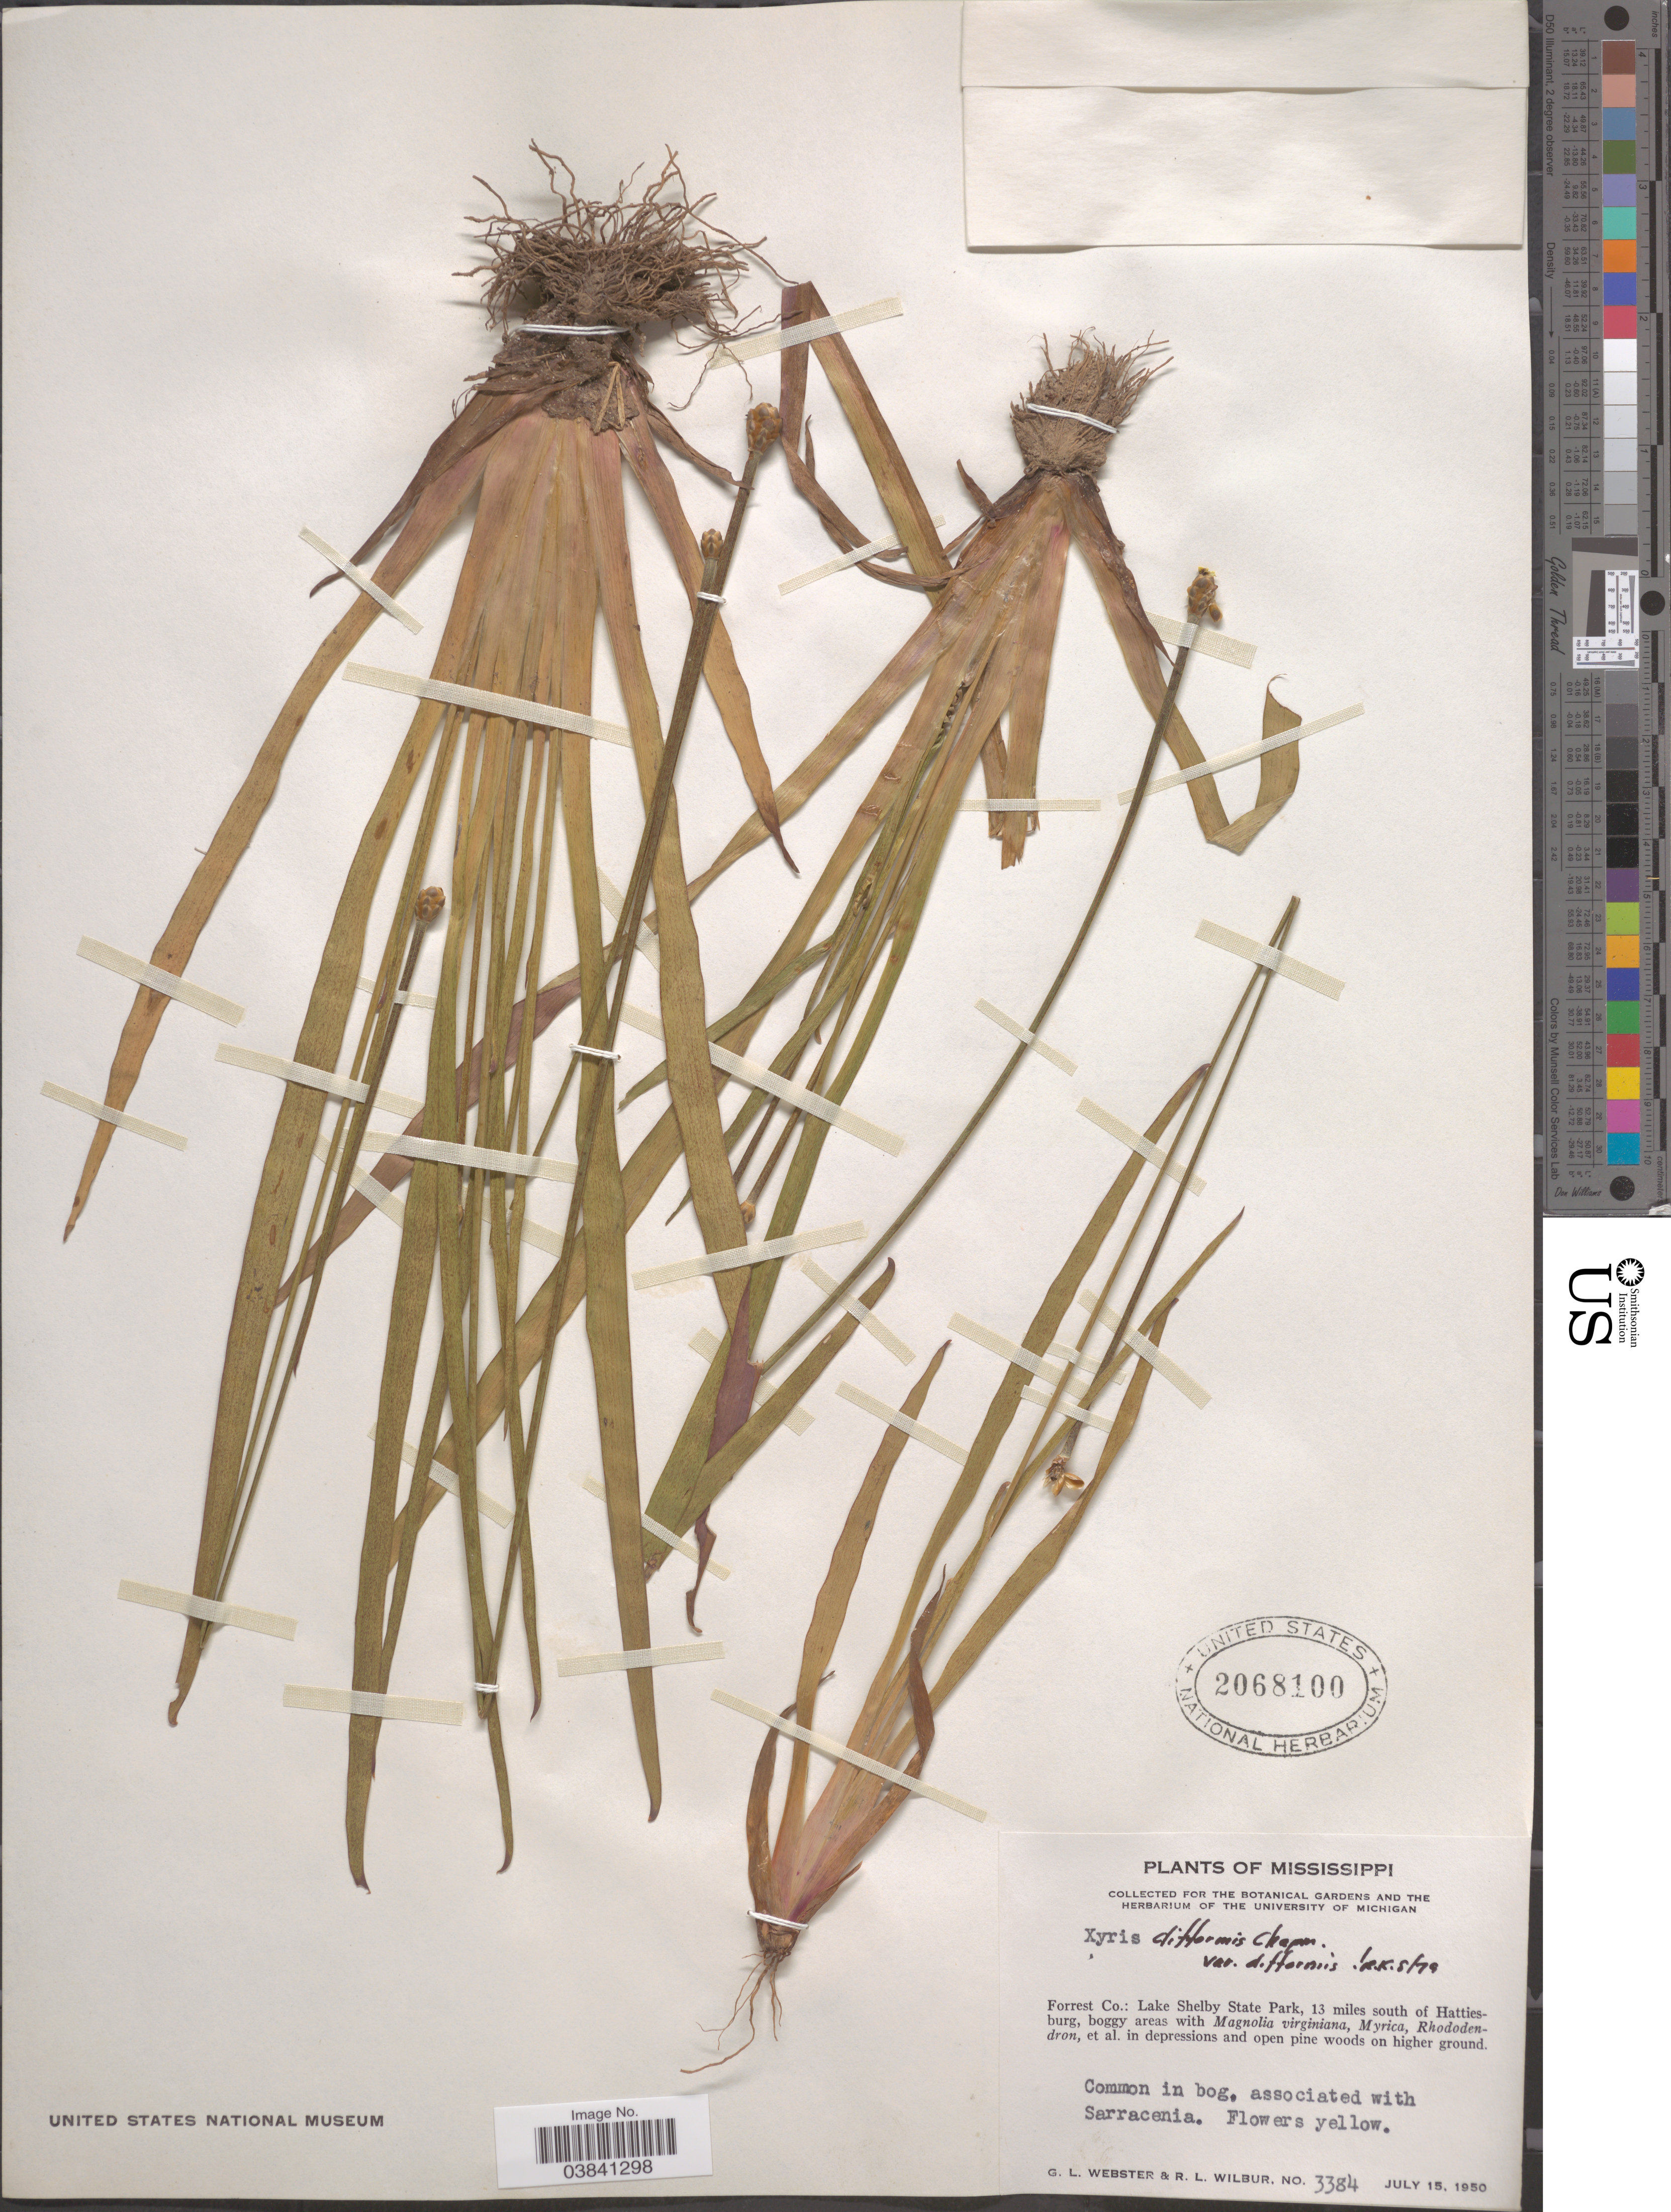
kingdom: Plantae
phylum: Tracheophyta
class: Liliopsida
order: Poales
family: Xyridaceae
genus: Xyris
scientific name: Xyris difformis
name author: Chapm.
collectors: G. L. Webster & R. L. Wilbur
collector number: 3384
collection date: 1950-07-15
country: United States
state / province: Mississippi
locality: Forrest Co.: Lake Shelby State Park, 13 miles south of Hattiesburg.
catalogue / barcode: US 2068100